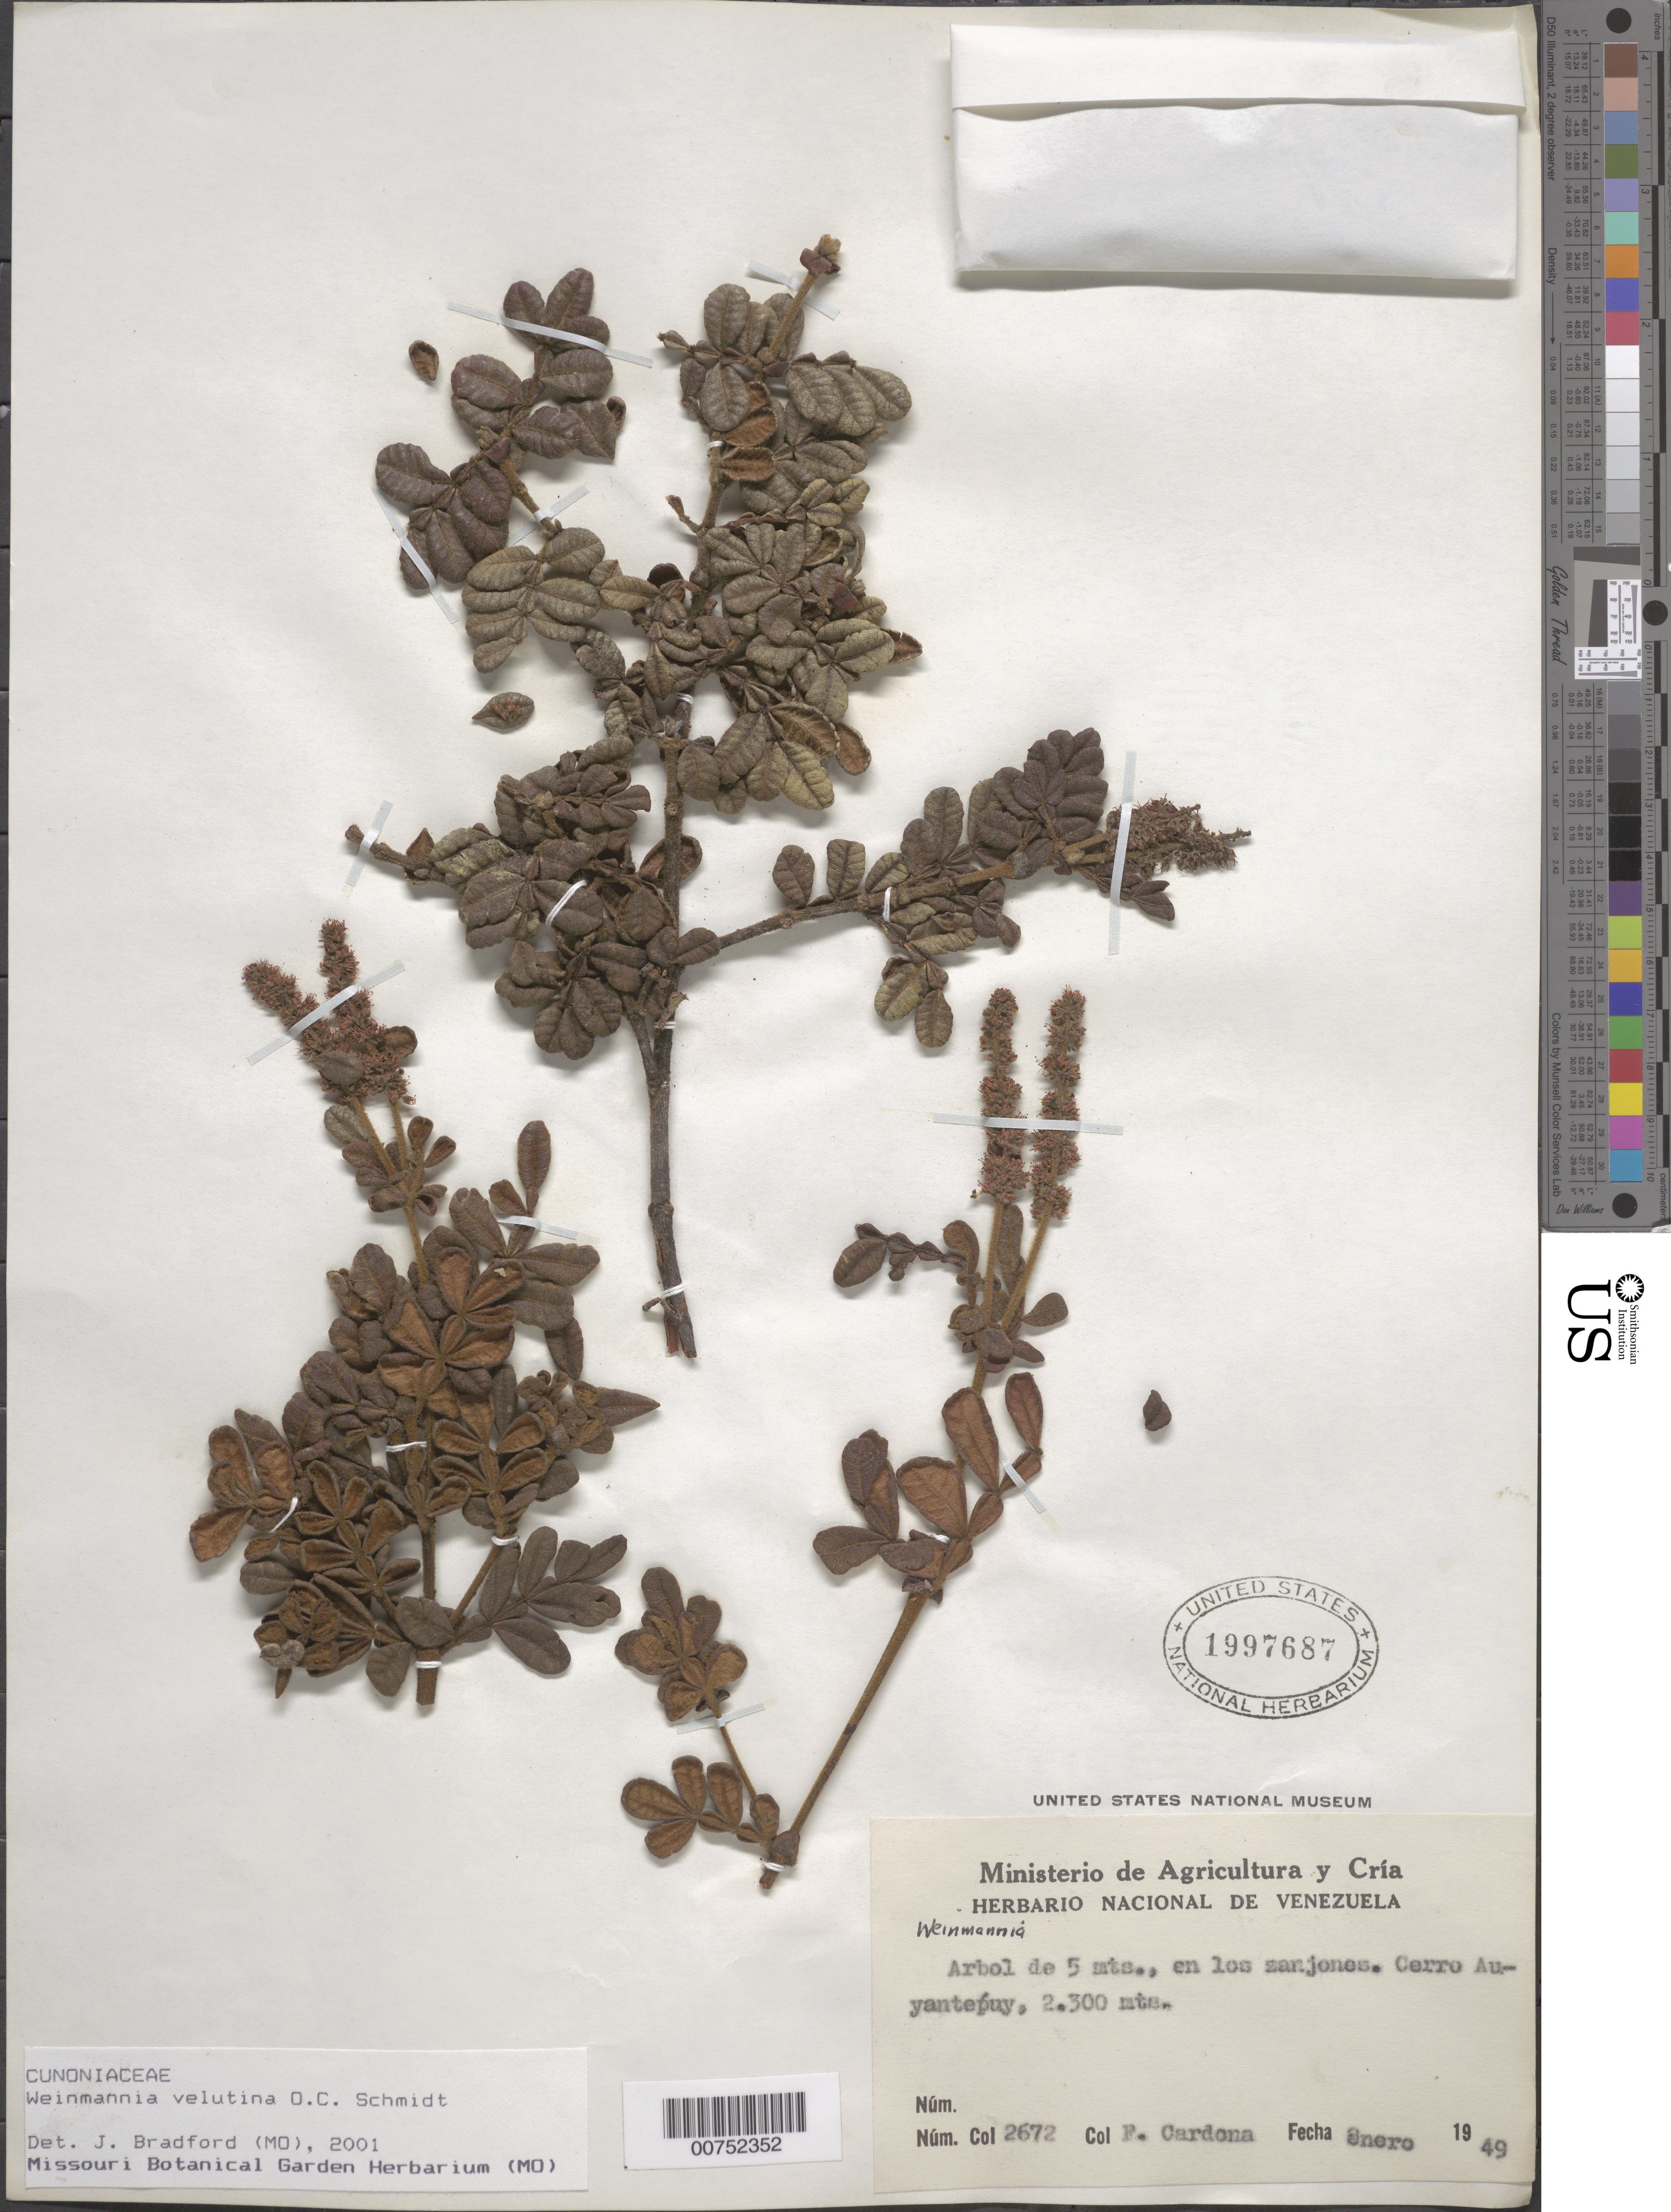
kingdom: Plantae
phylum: Tracheophyta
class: Magnoliopsida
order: Oxalidales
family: Cunoniaceae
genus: Weinmannia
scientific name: Weinmannia velutina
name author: O.C. Schmidt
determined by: Bradford, J. C.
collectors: F. Cardona Puig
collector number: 2672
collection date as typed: Jan-49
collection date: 1949-01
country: Venezuela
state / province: Bolívar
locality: Cerro Auyantepuí, Alto Río Caroní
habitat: Zanjones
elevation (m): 2300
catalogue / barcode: US 1997687